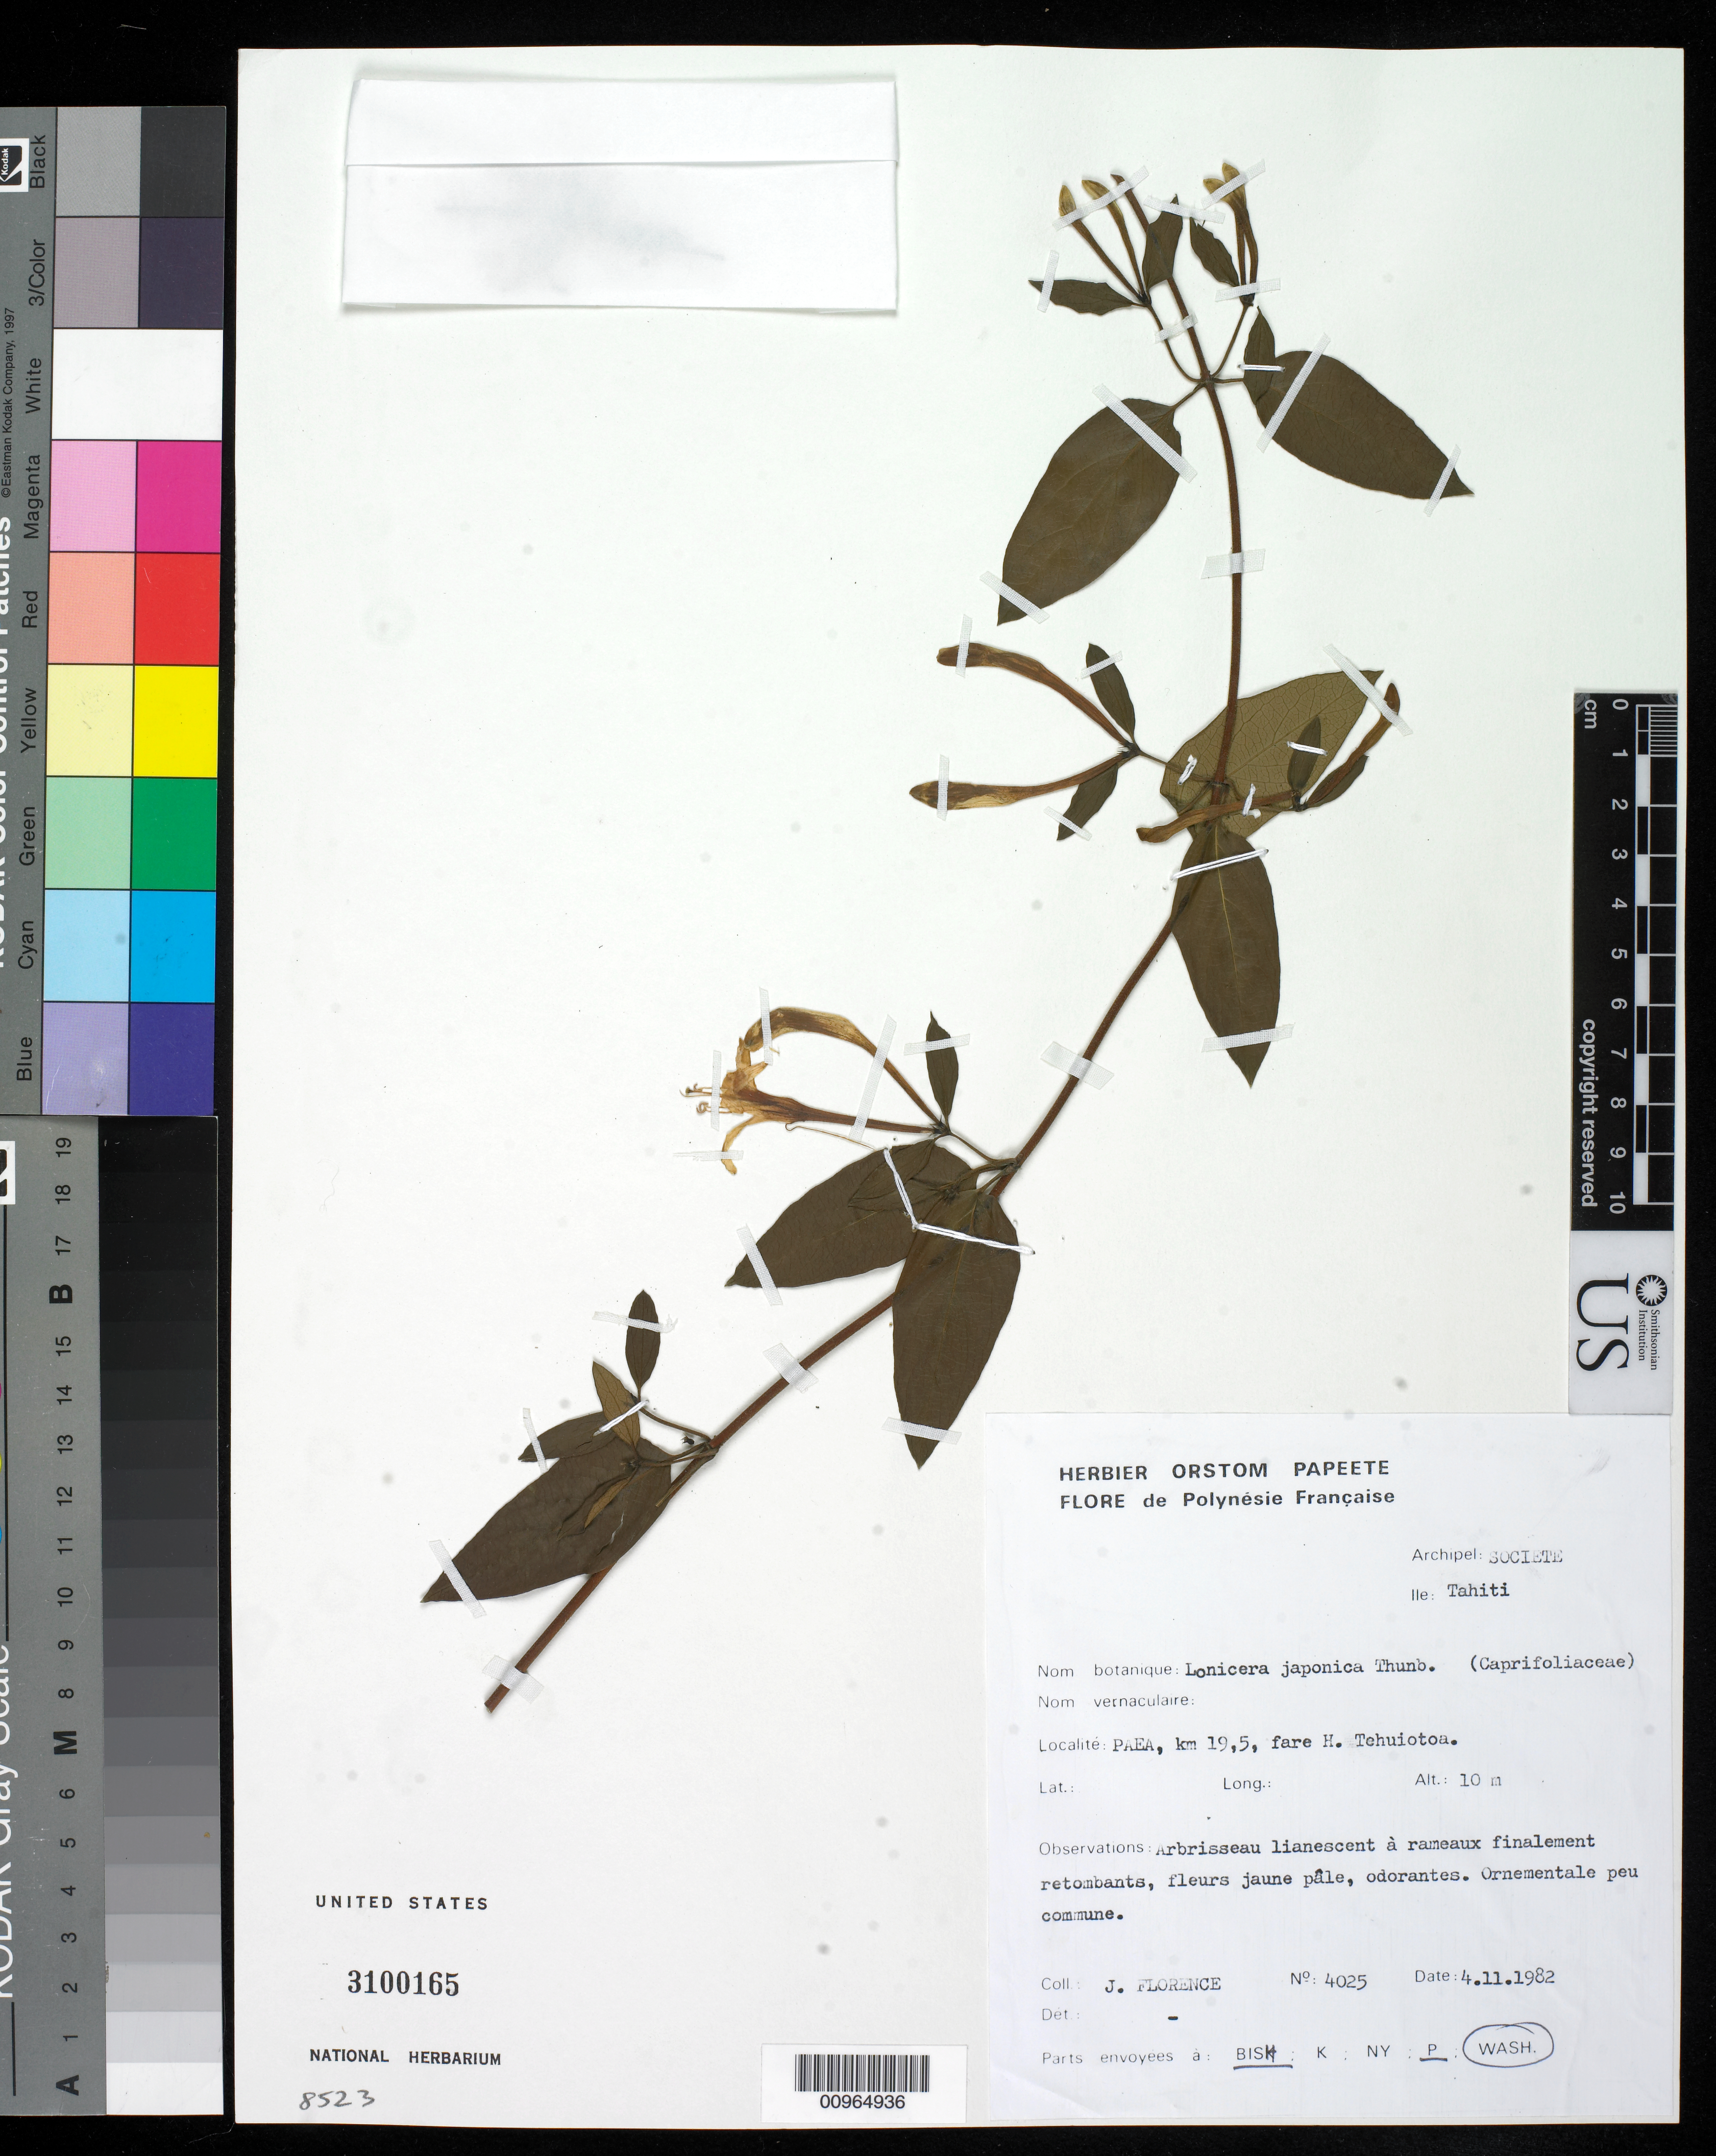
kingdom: Plantae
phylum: Tracheophyta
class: Magnoliopsida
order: Dipsacales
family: Caprifoliaceae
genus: Lonicera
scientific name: Lonicera japonica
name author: Thunb.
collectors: J. Florence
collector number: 4025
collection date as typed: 11 Apr 1982 or 04 Nov 1982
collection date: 1982-04-11 or 1982-11-04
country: French Polynesia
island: Tahiti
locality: Paea, km 19.5, fare H. Tehuiotoa (French)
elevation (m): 10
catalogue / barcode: US 3100165